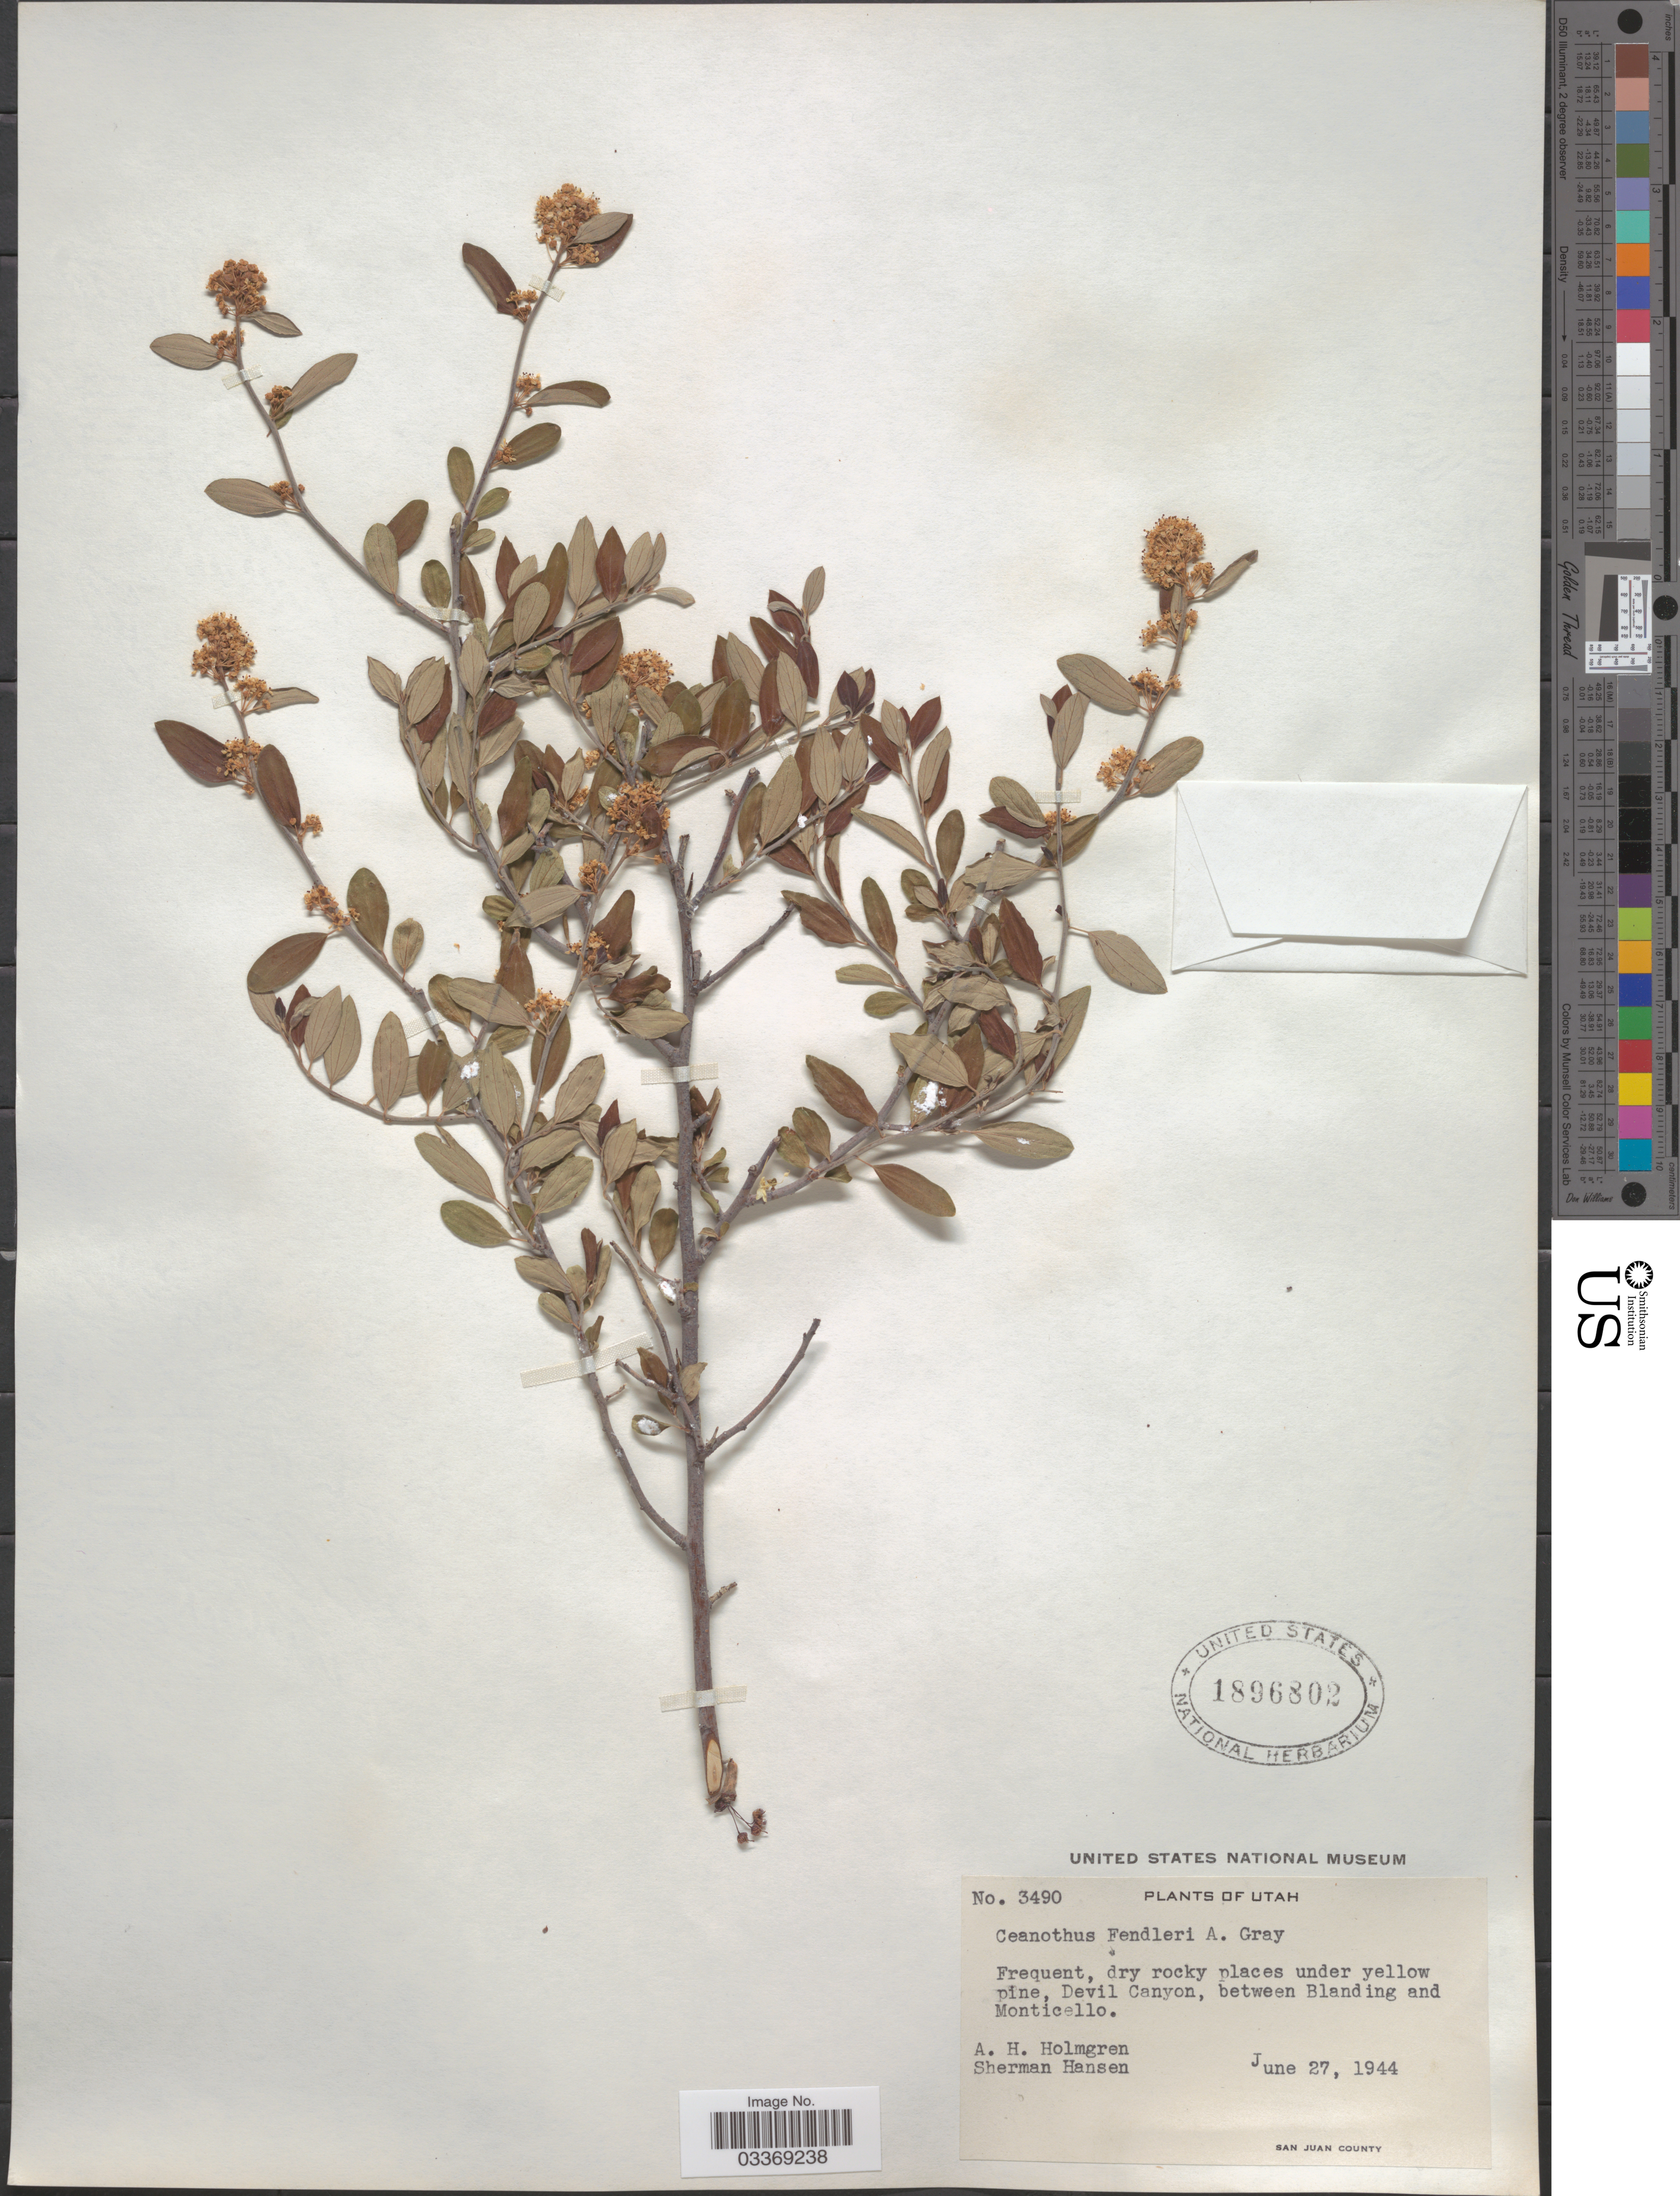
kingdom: Plantae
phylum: Tracheophyta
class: Magnoliopsida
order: Rosales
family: Rhamnaceae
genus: Ceanothus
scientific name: Ceanothus fendleri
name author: A. Gray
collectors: A. H. Holmgren & S. Hansen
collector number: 3490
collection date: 1944-06-27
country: United States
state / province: Utah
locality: Devil Canyon, between Blanding and Monticello.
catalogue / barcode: US 1896802